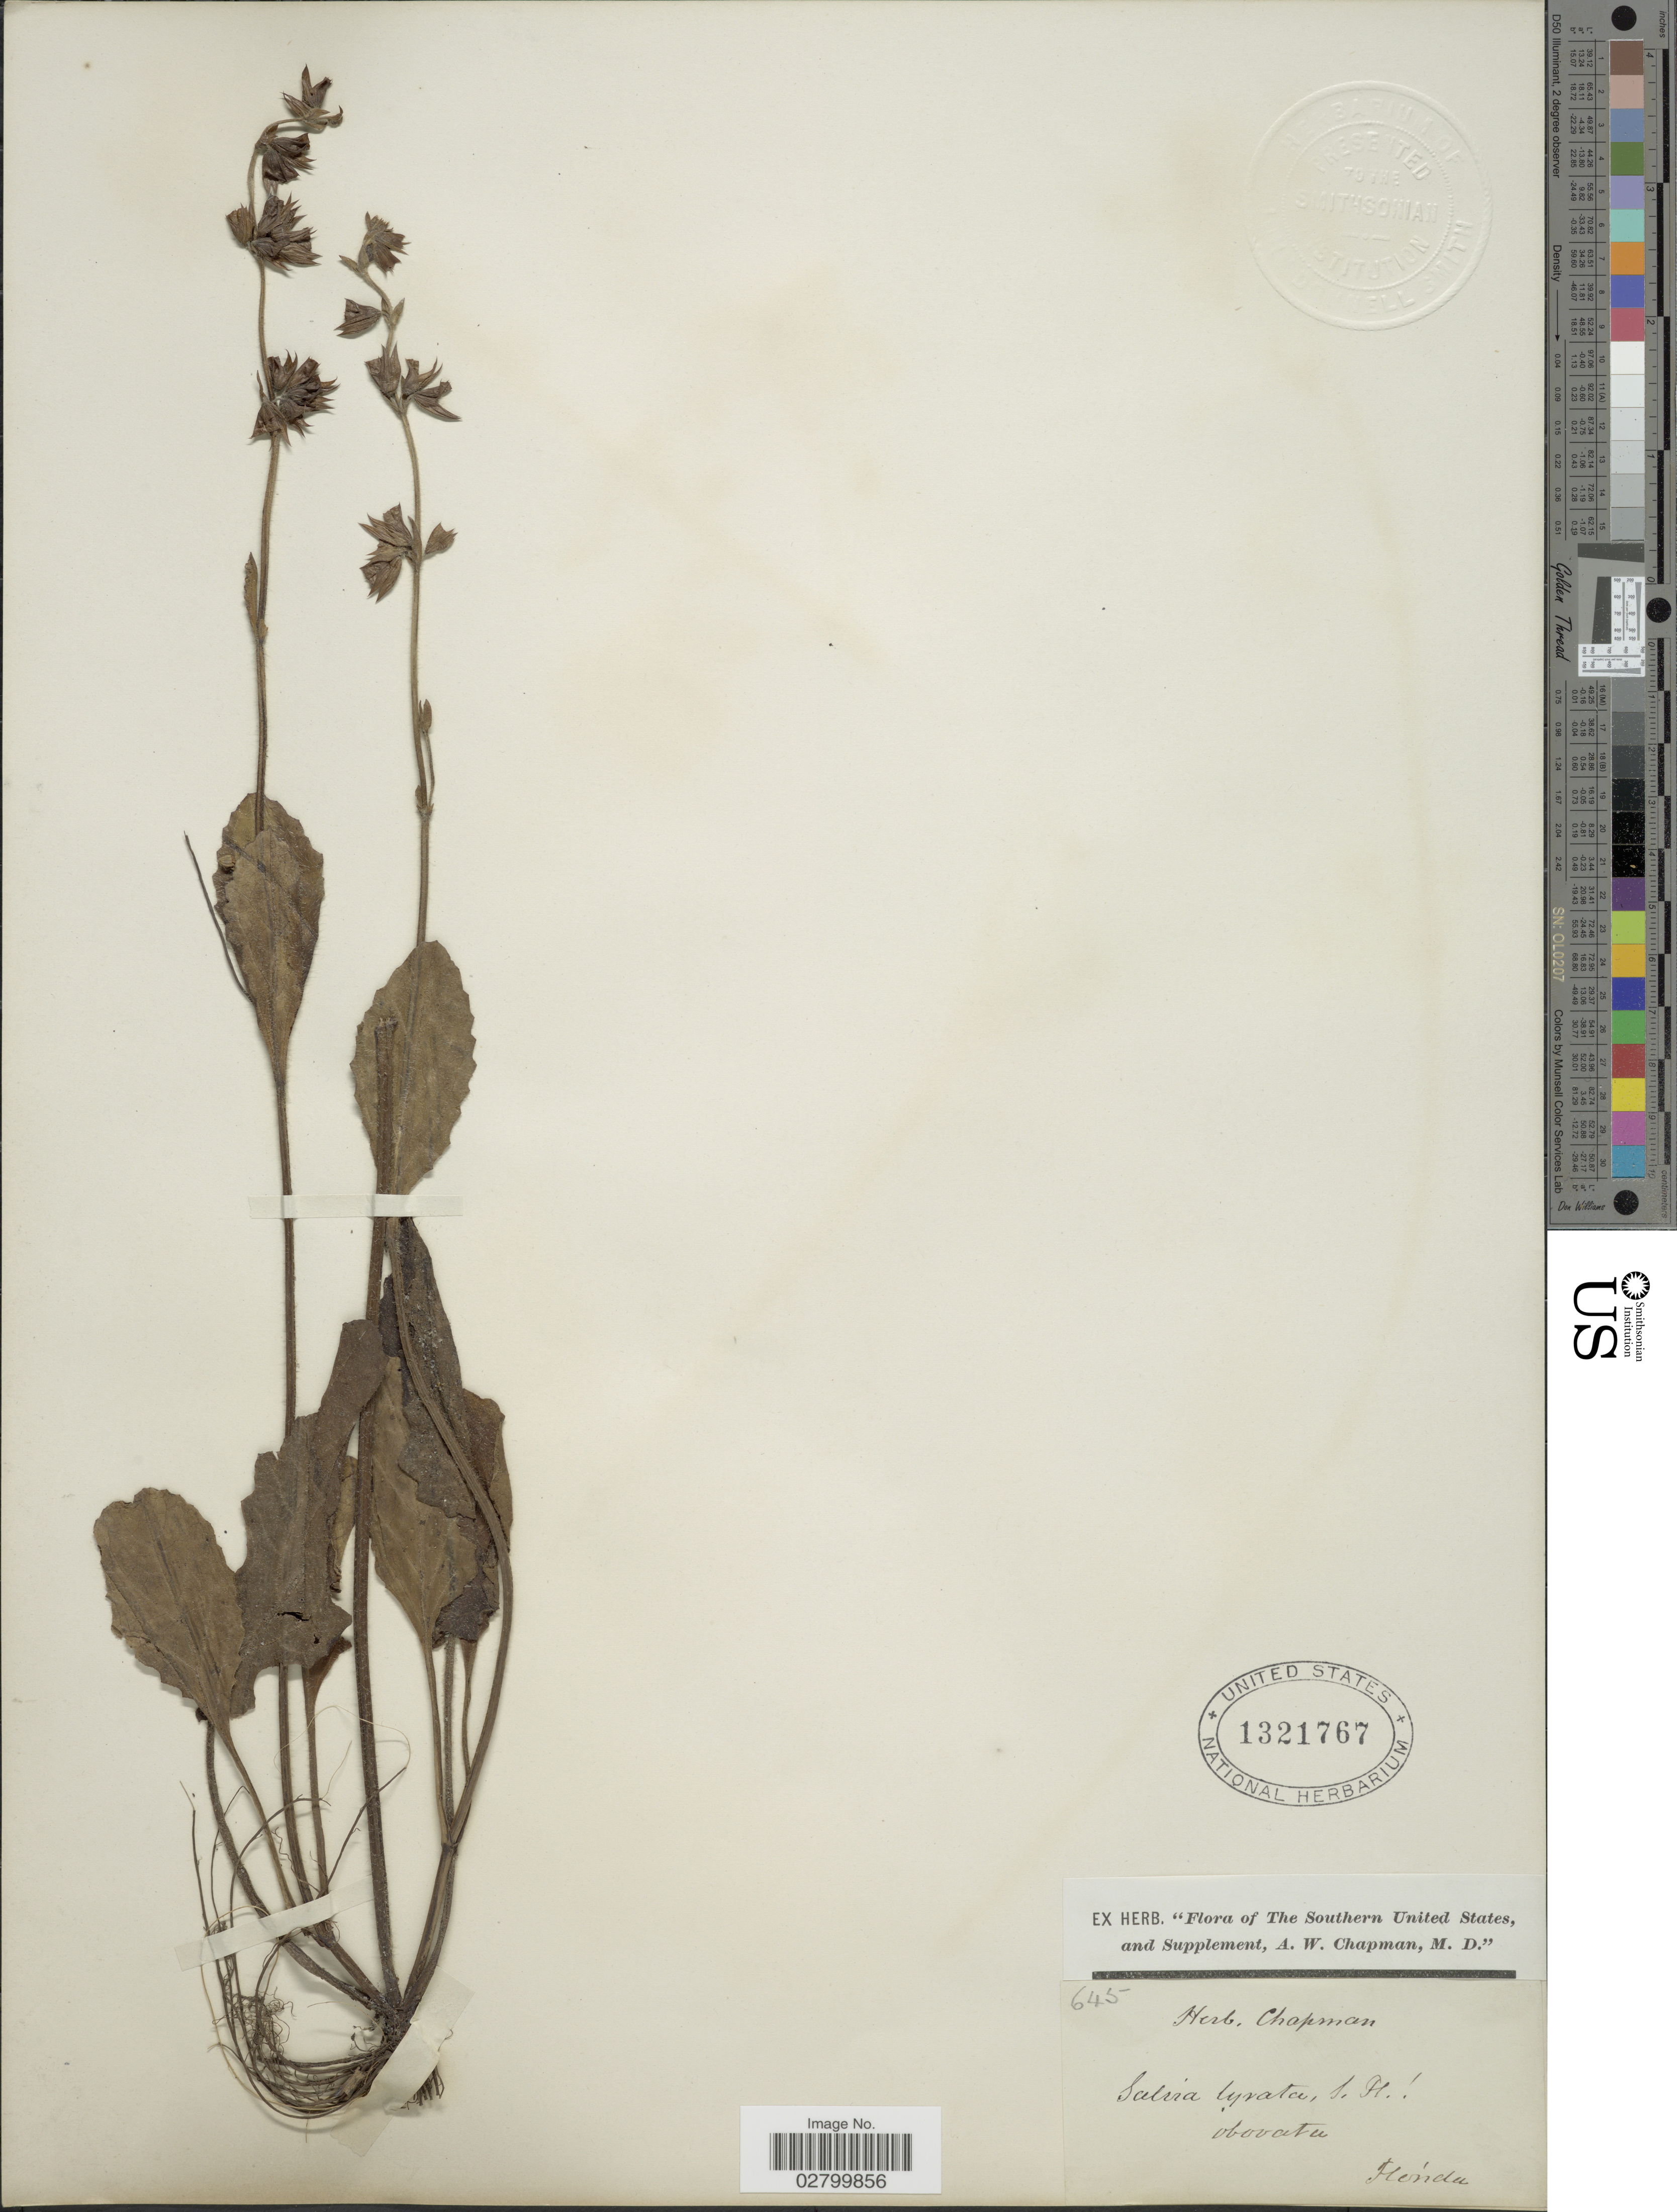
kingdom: Plantae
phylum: Tracheophyta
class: Magnoliopsida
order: Lamiales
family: Lamiaceae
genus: Salvia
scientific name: Salvia lyrata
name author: L.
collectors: ex herb. A.W. Chapman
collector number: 645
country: United States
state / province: Florida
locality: Southern United States, and Supplement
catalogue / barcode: US 1321767